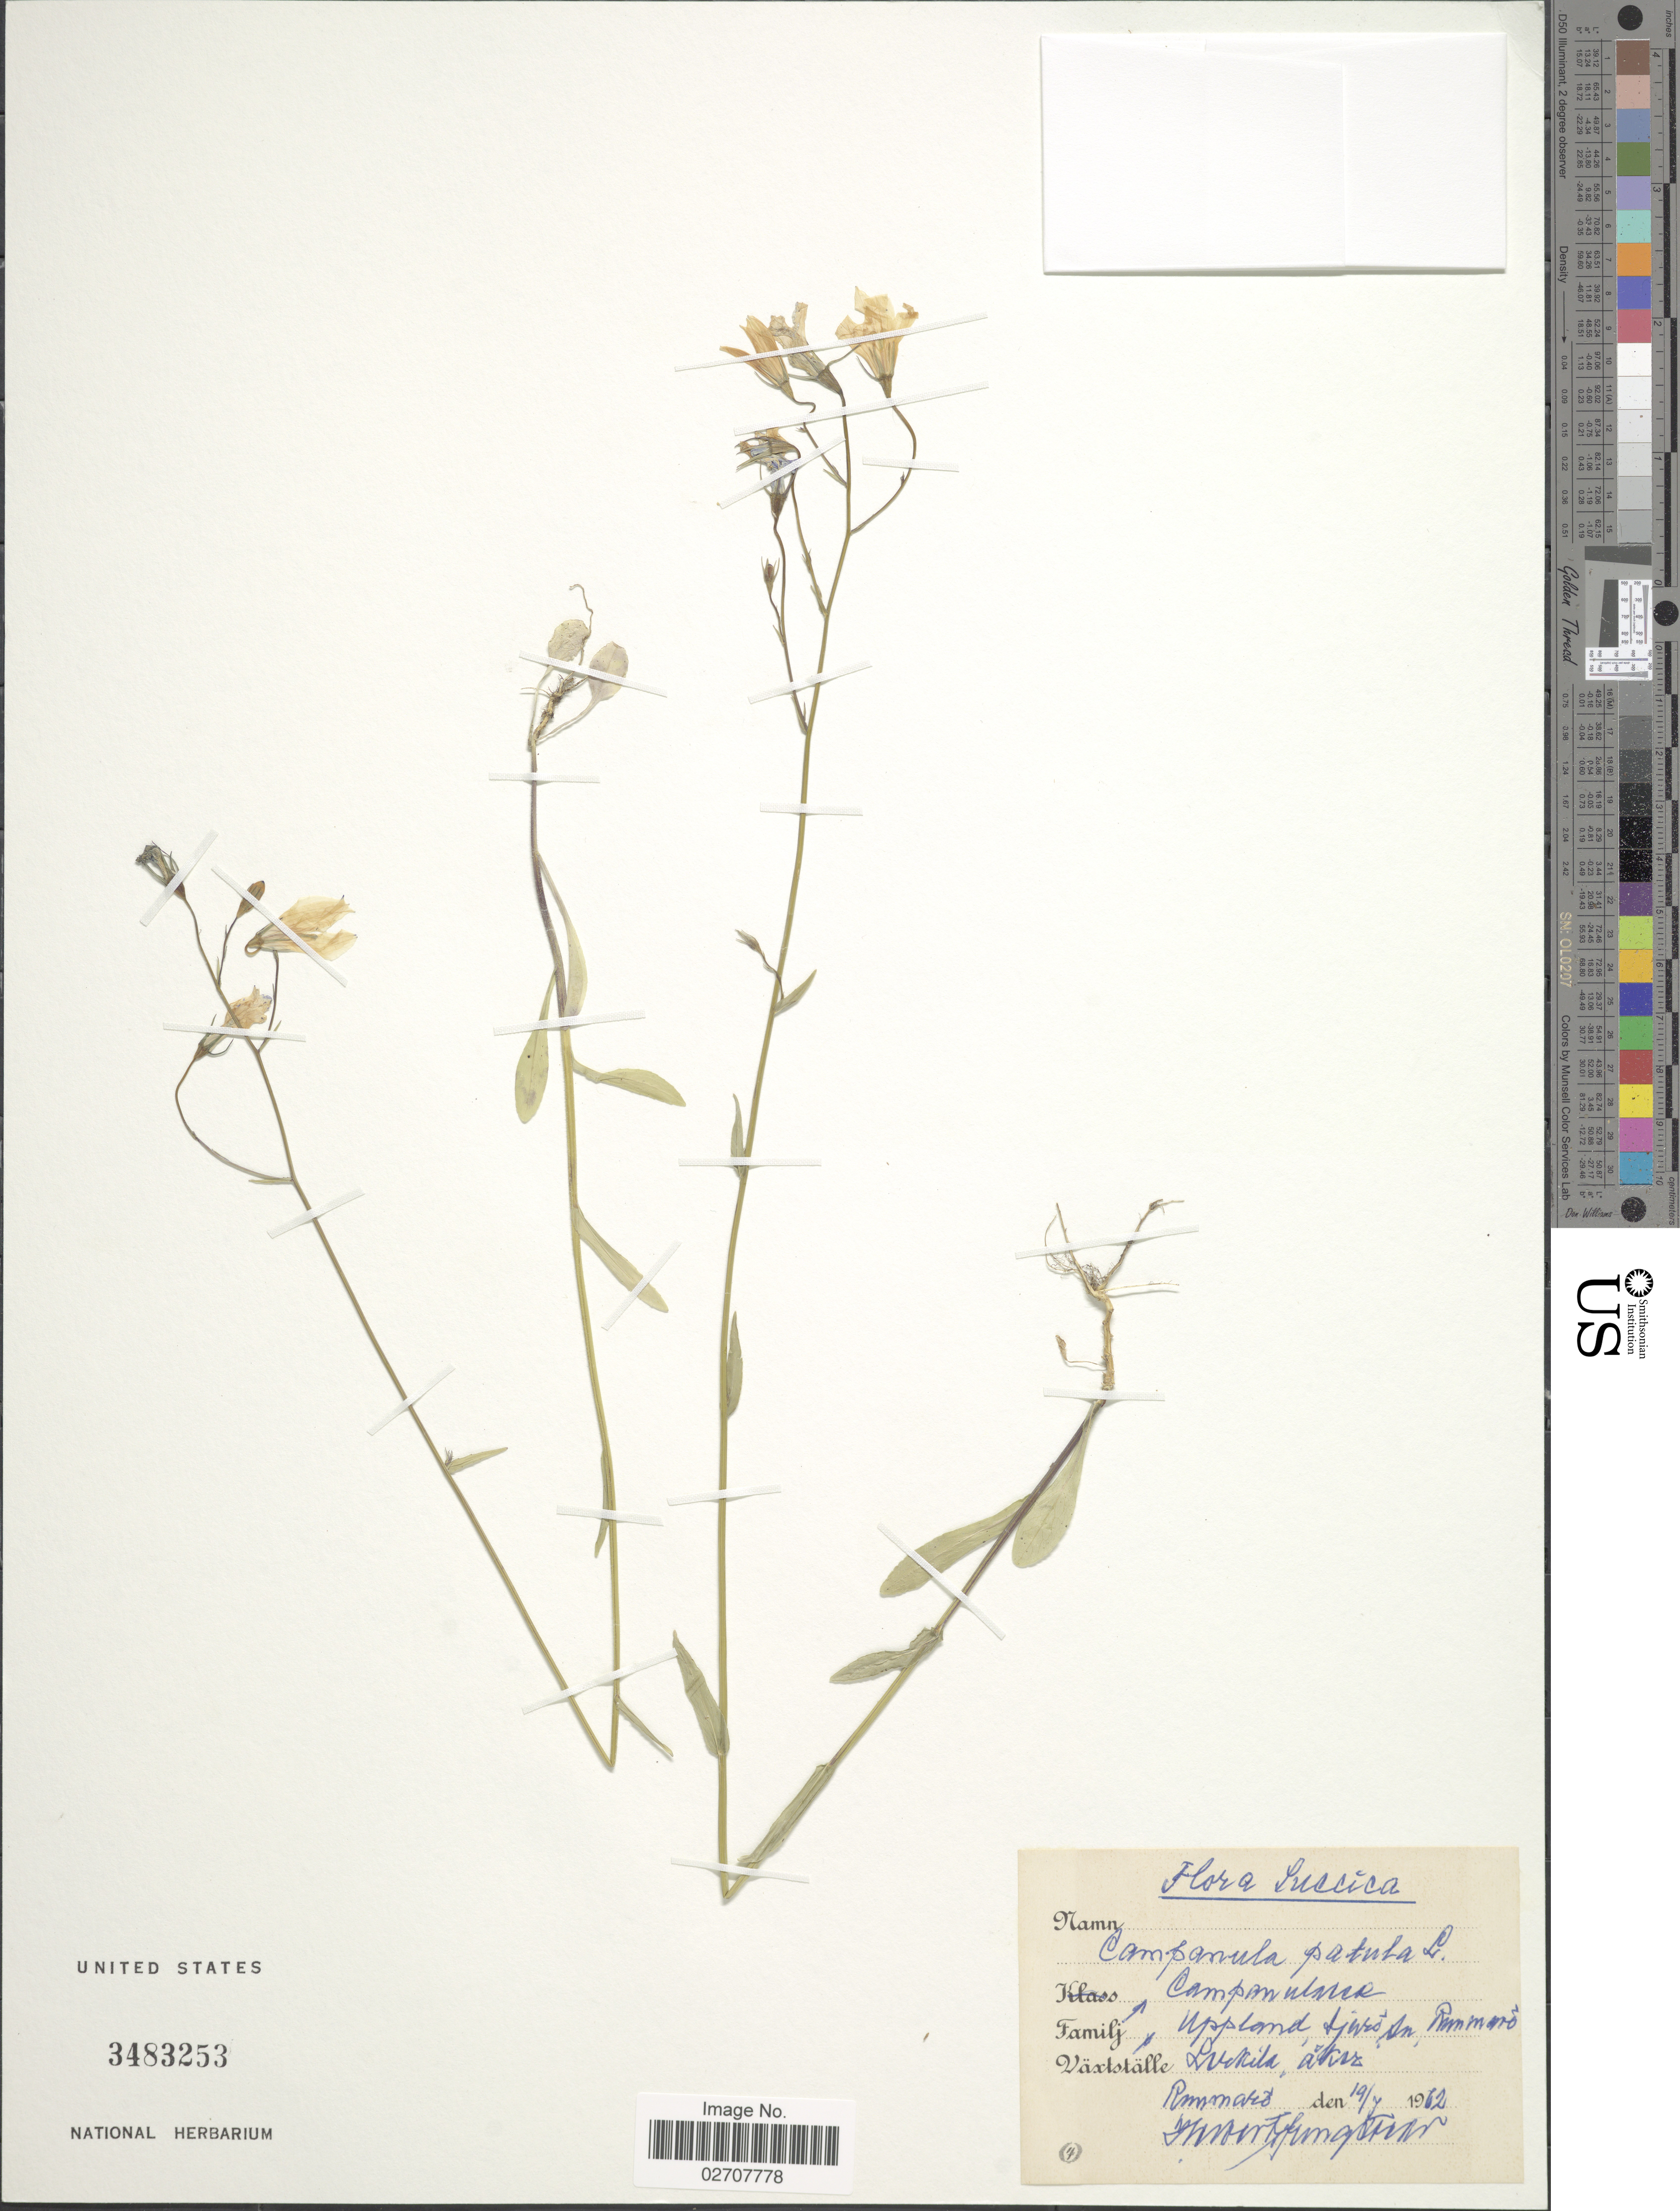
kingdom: Plantae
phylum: Tracheophyta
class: Magnoliopsida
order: Asterales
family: Campanulaceae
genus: Campanula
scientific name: Campanula patula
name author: L.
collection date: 1962-07-19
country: Sweden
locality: Suecica. Uppland, Djurö sn Rommarö Svekila, alvar. [interpreted].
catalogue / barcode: US 3483253